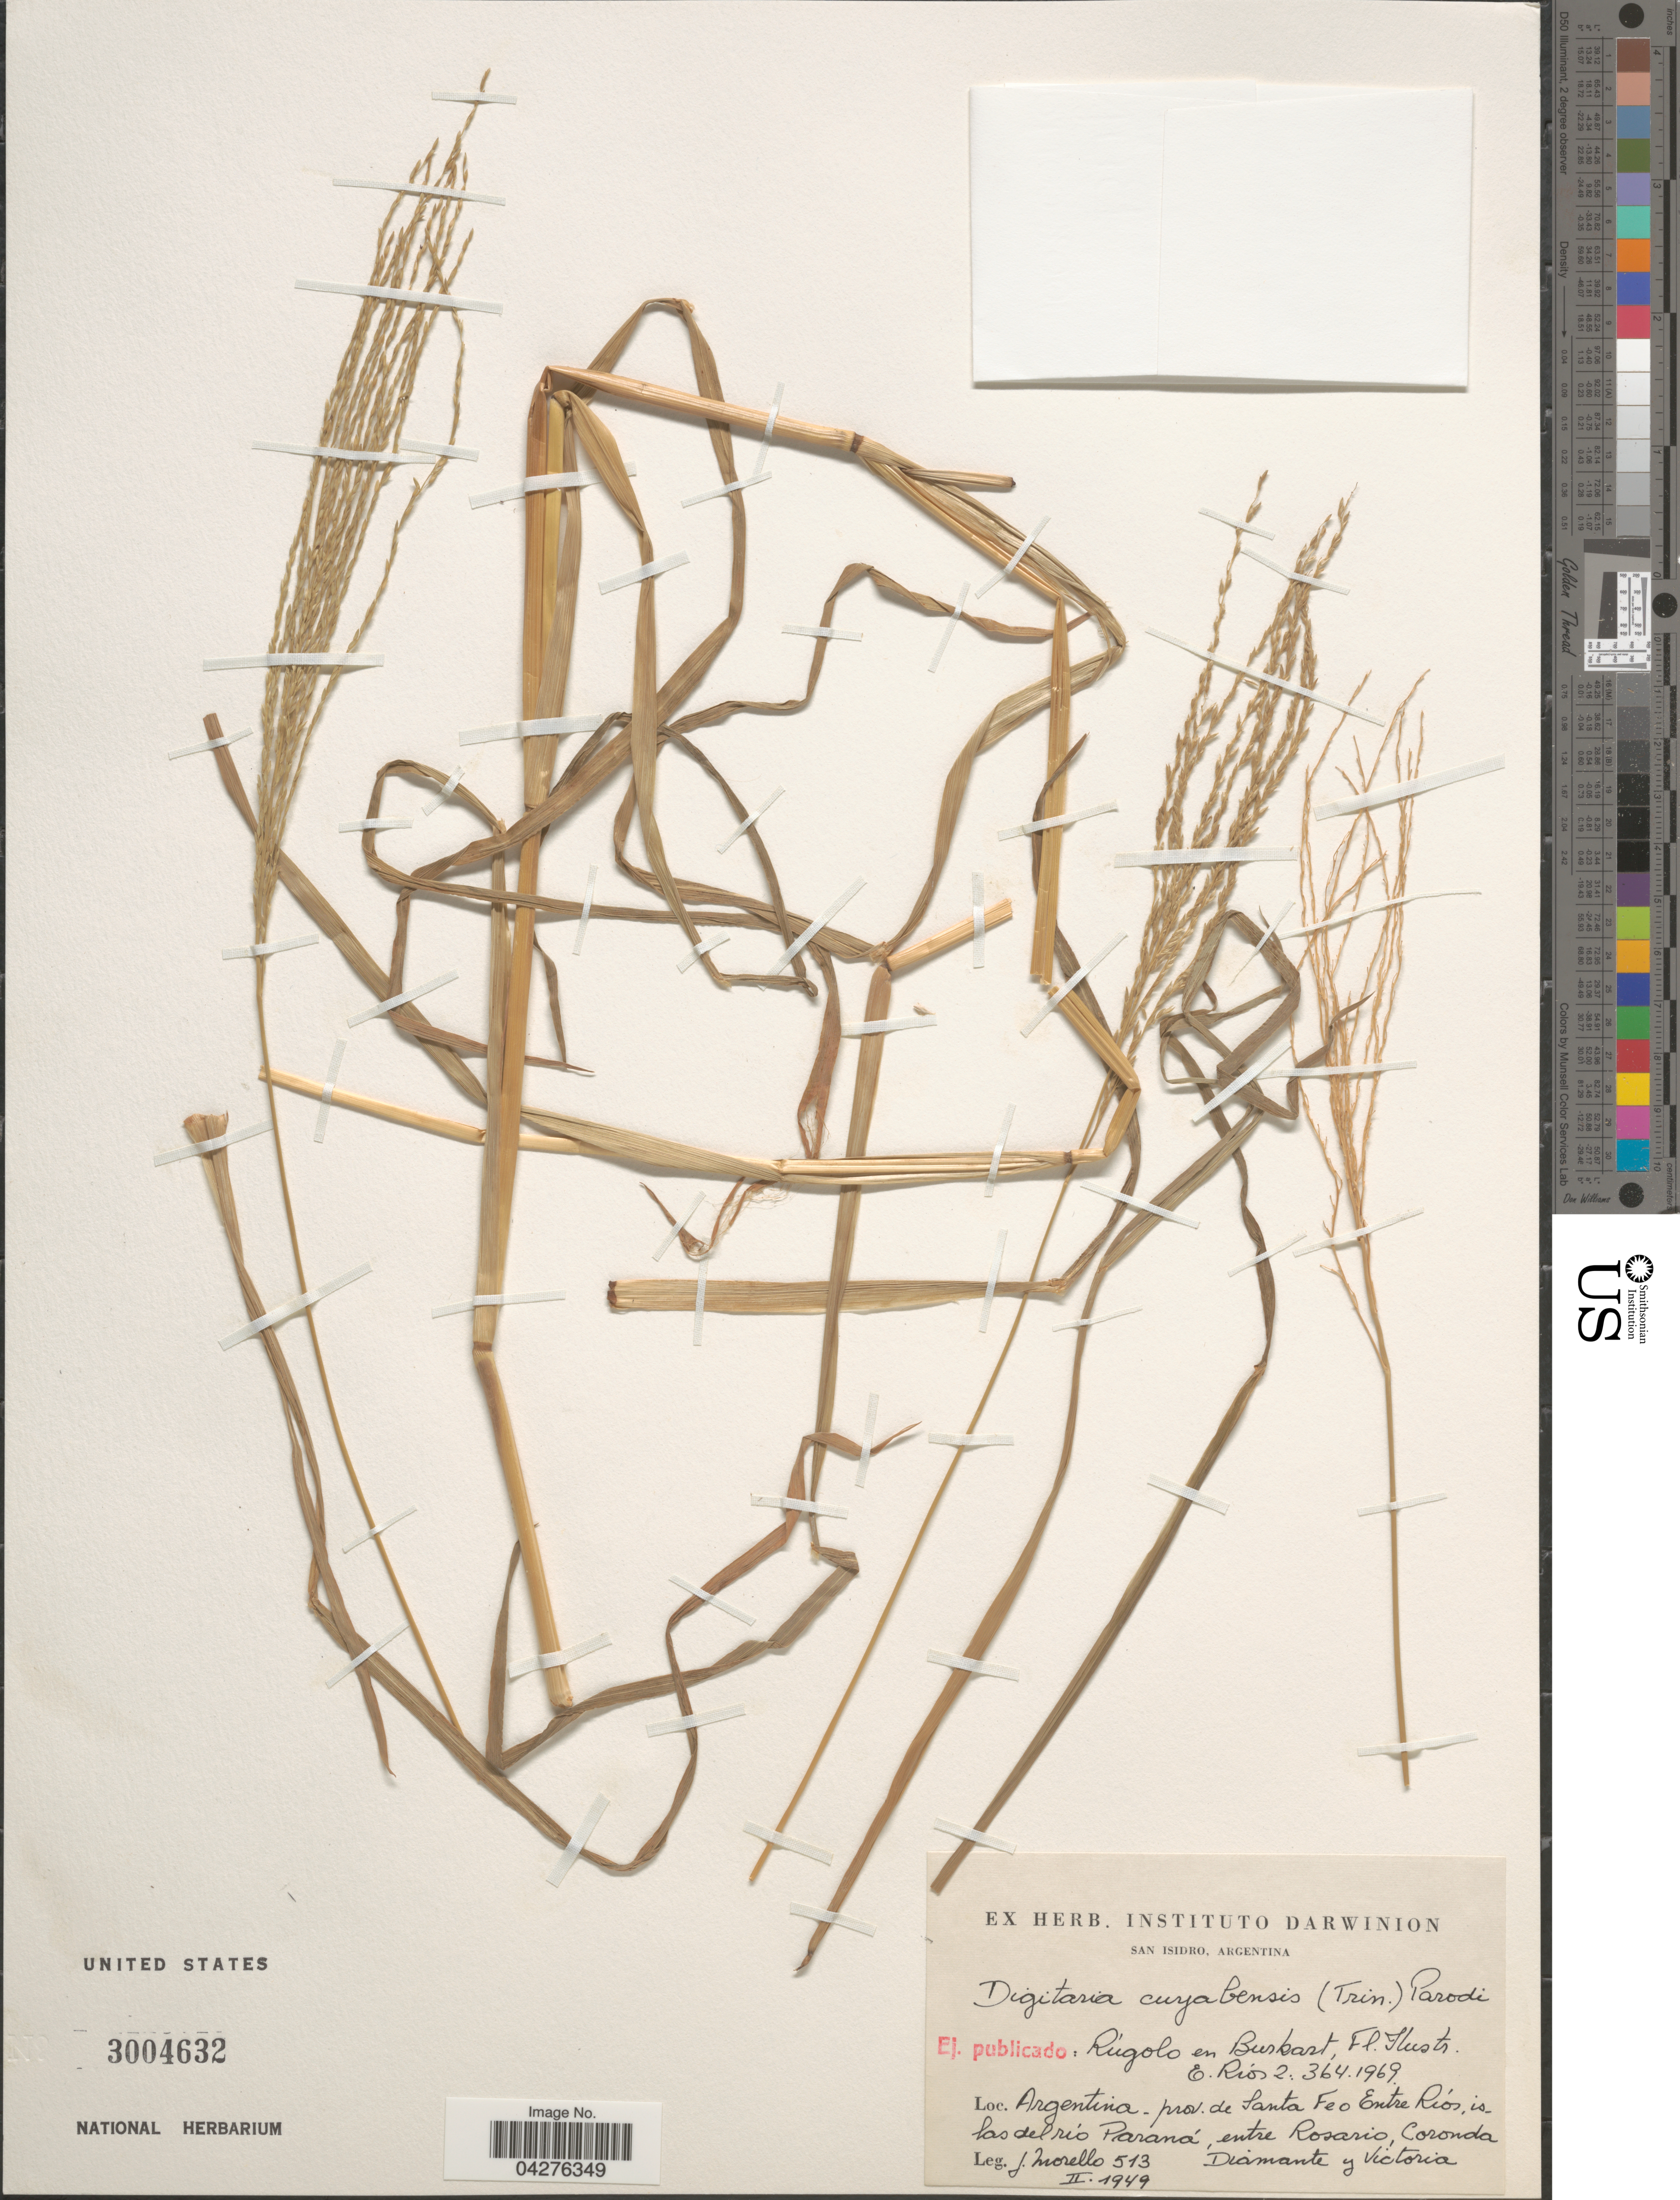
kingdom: Plantae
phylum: Tracheophyta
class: Liliopsida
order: Poales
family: Poaceae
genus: Digitaria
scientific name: Digitaria cuyabensis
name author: (Trin.) Parodi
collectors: J. Morello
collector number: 513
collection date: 1949-02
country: Argentina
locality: Prov. de Santa Fe o Entre Ríos, islas del río Paraná, entre Rosario, Coronda Diamante y Victoria.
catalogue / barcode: US 3004632